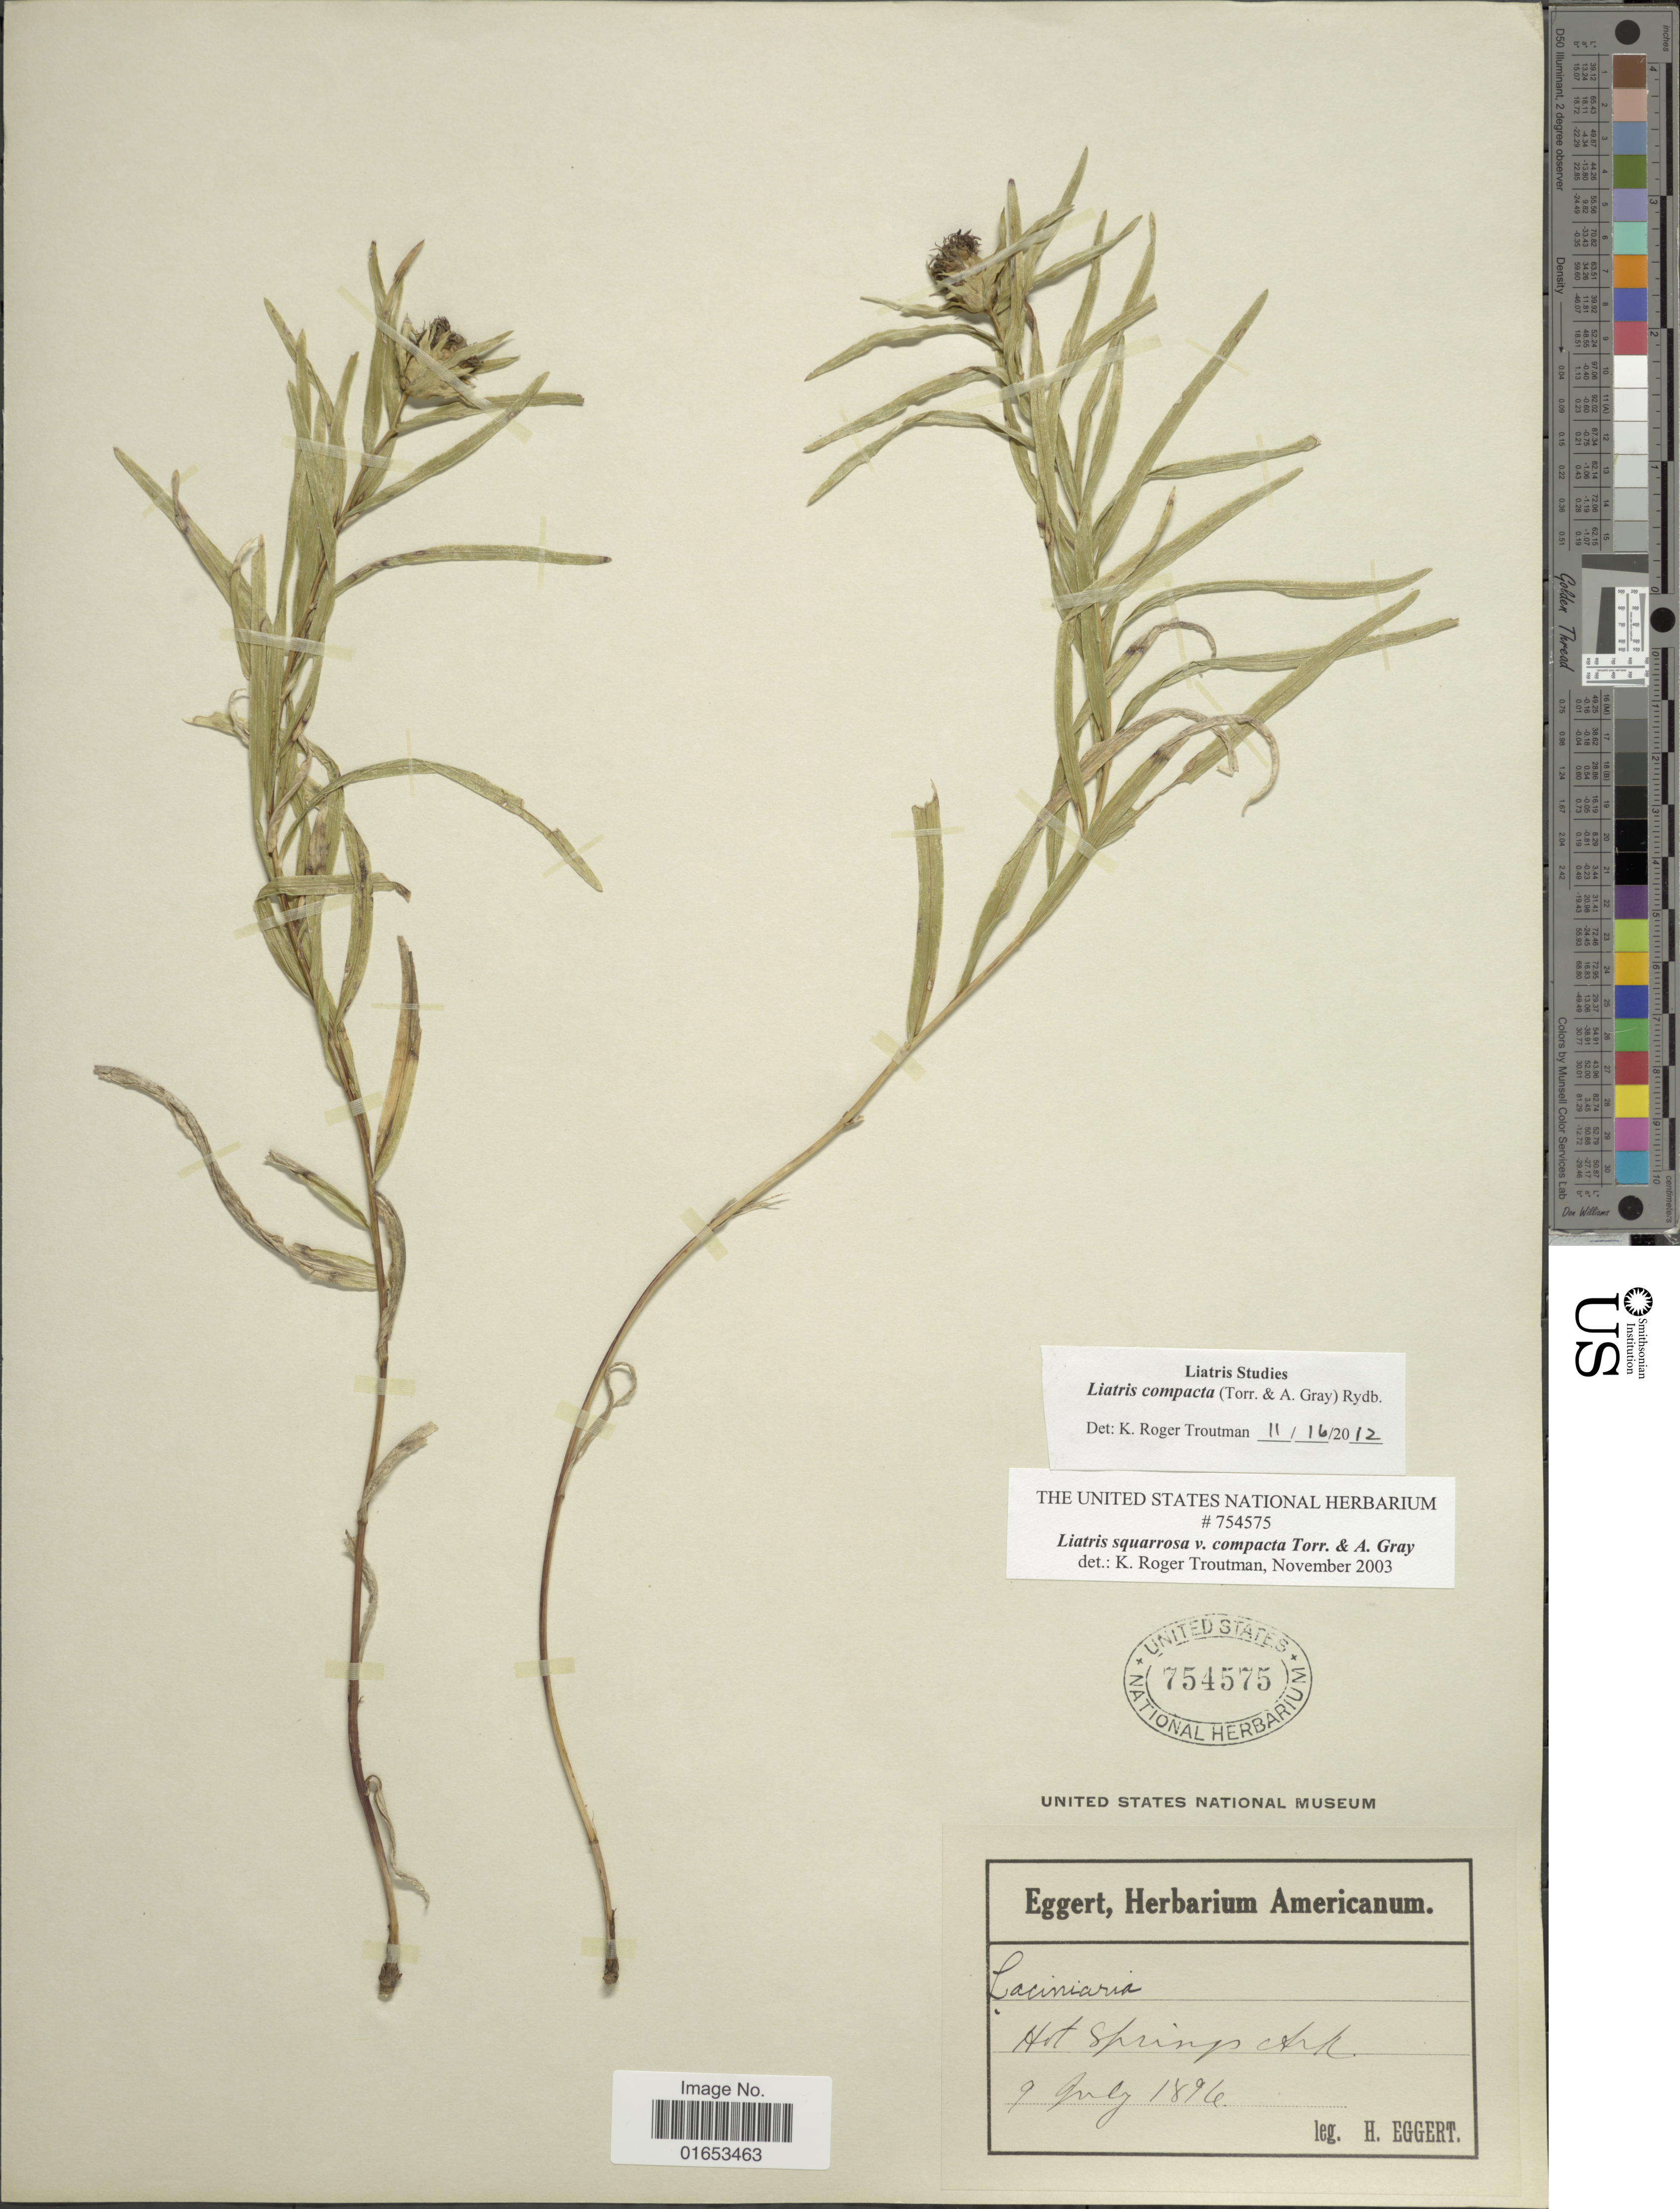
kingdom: Plantae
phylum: Tracheophyta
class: Magnoliopsida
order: Asterales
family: Asteraceae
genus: Liatris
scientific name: Liatris compacta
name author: (Torr. & A. Gray) Rydb.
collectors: H. Eggert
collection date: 1896-07-09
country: United States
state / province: Arkansas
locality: Hot Springs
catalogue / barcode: US 754575